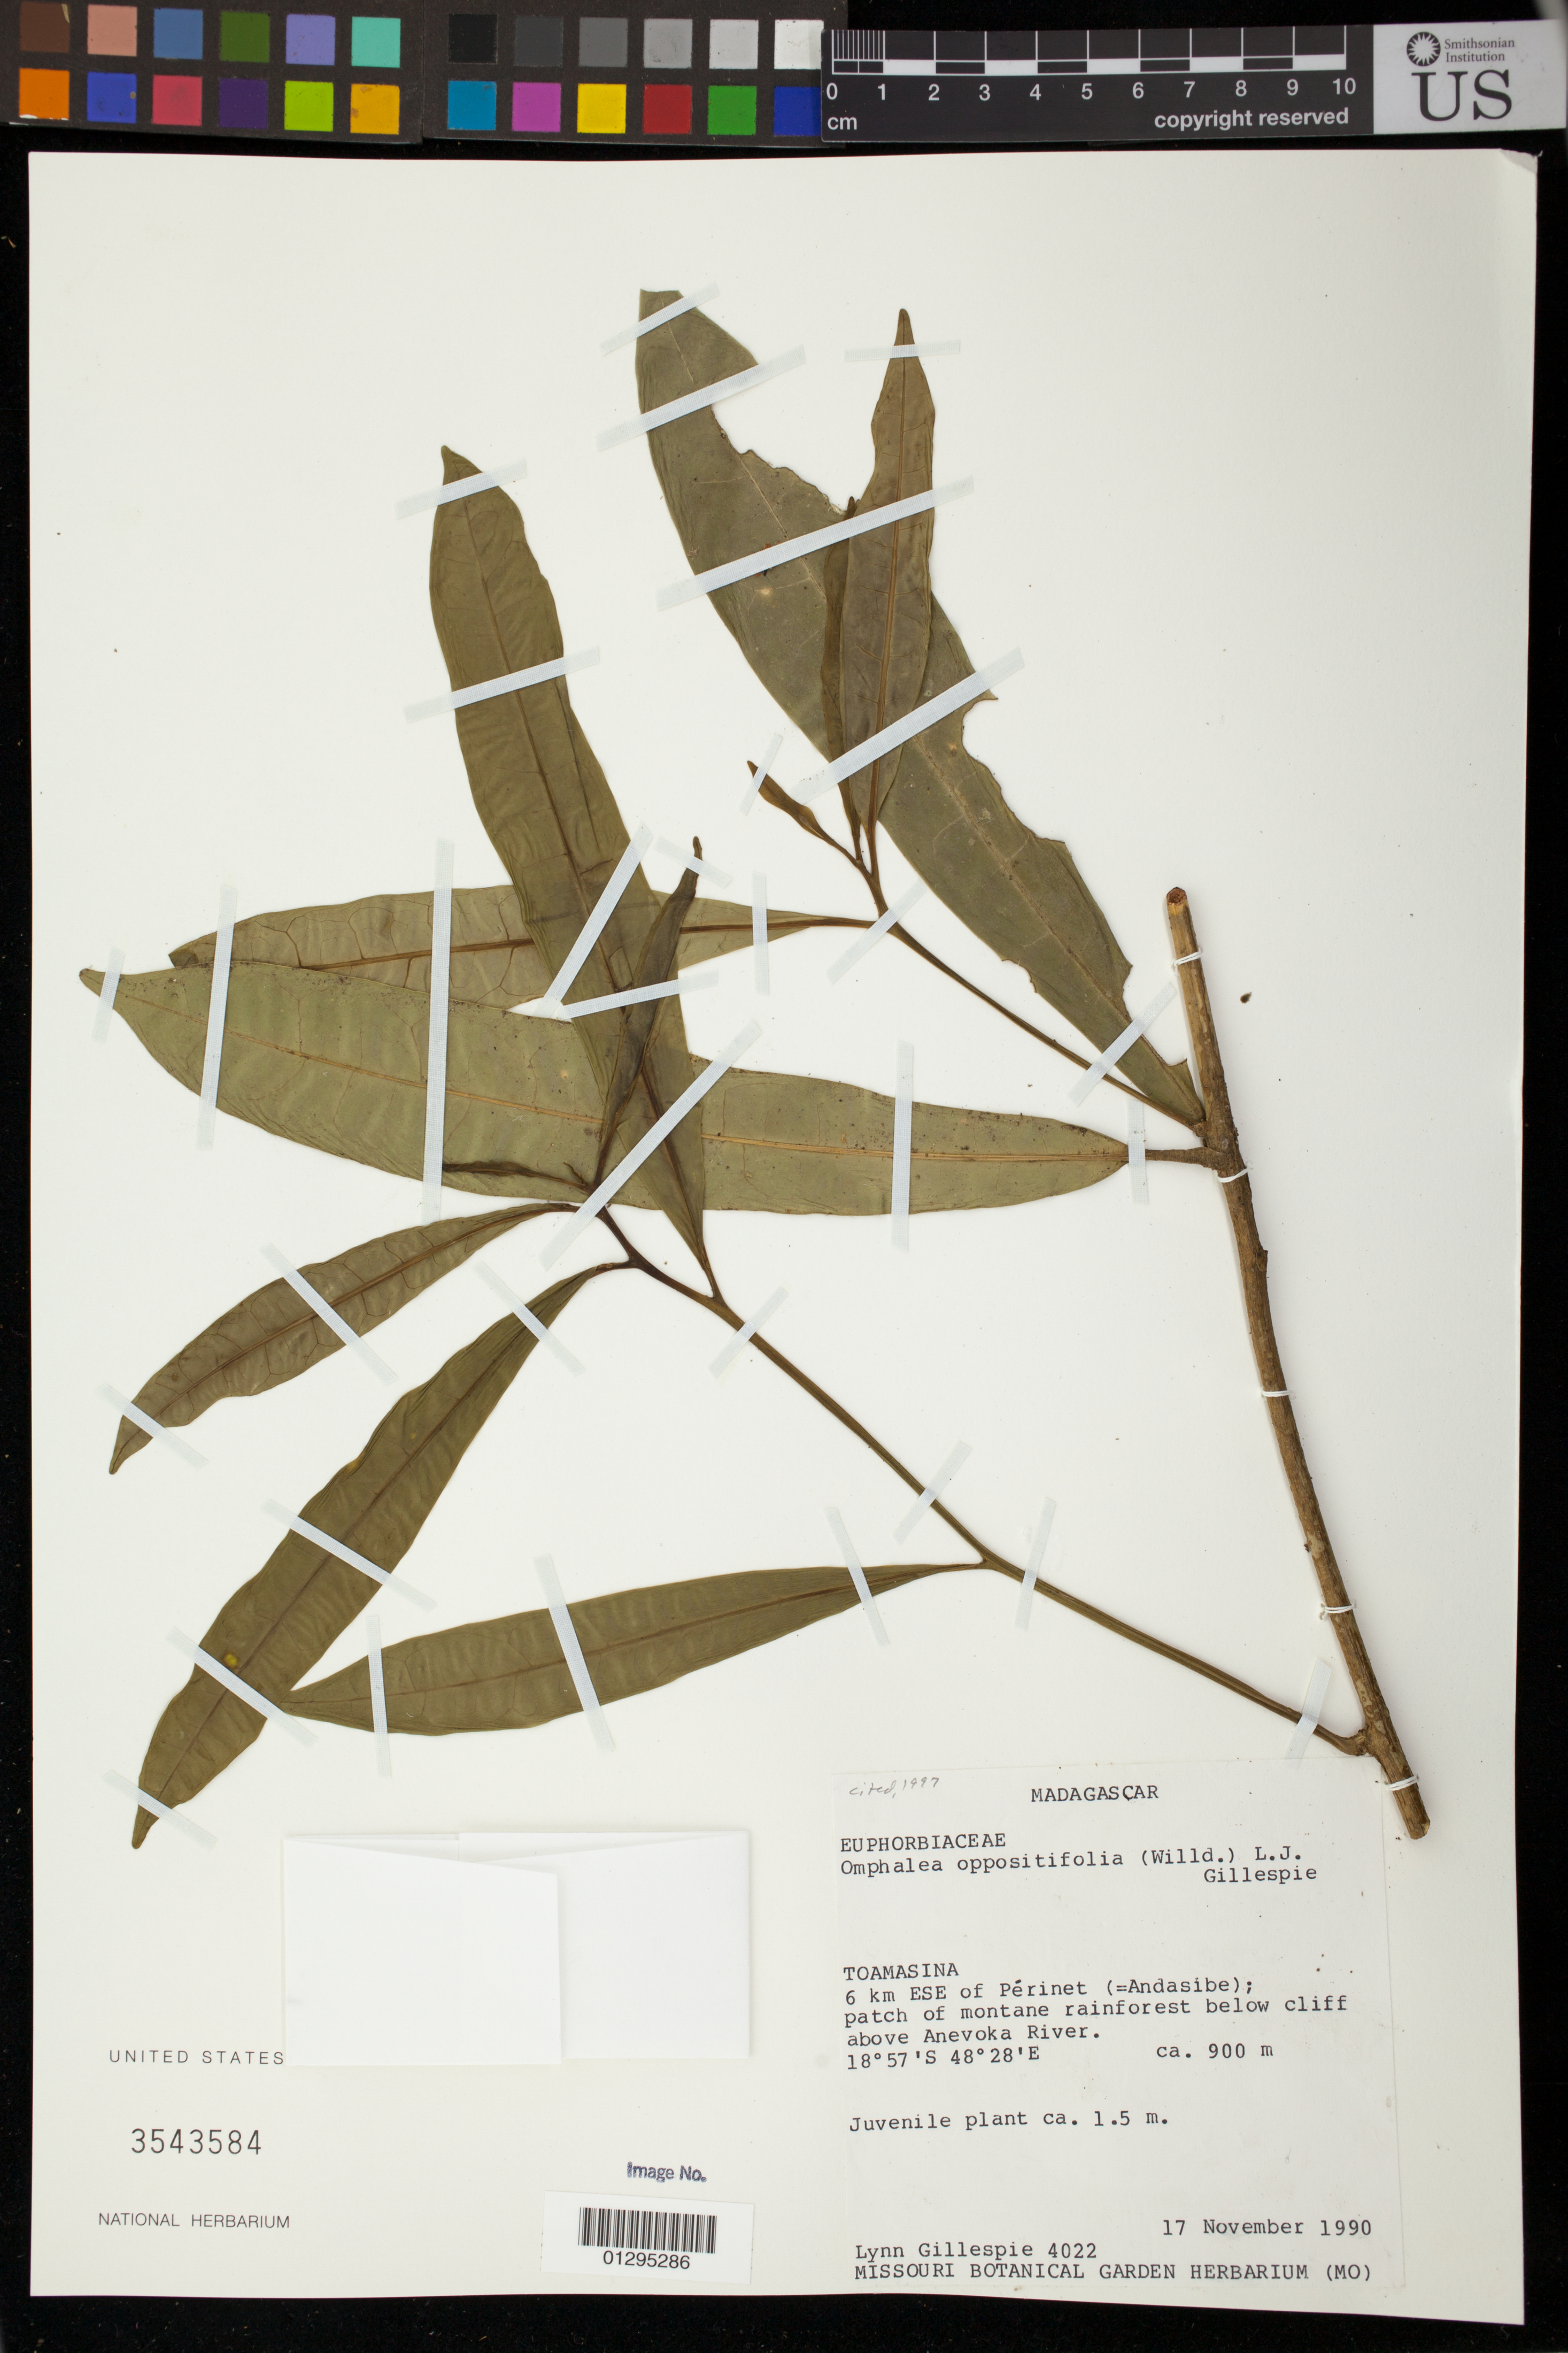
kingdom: Plantae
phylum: Tracheophyta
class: Magnoliopsida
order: Malpighiales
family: Euphorbiaceae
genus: Omphalea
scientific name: Omphalea oppositifolia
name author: (Willd.) L.J. Gillespie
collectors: L. J. Gillespie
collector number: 4022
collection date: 1990-11-17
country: Madagascar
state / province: Atsinanana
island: Madagascar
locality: Toamasina. 6 km ESE of Perinet (=Andasibe); rainforest along Anevoka River.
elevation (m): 900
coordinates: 18°57'S, 48°28'E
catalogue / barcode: US 3543584